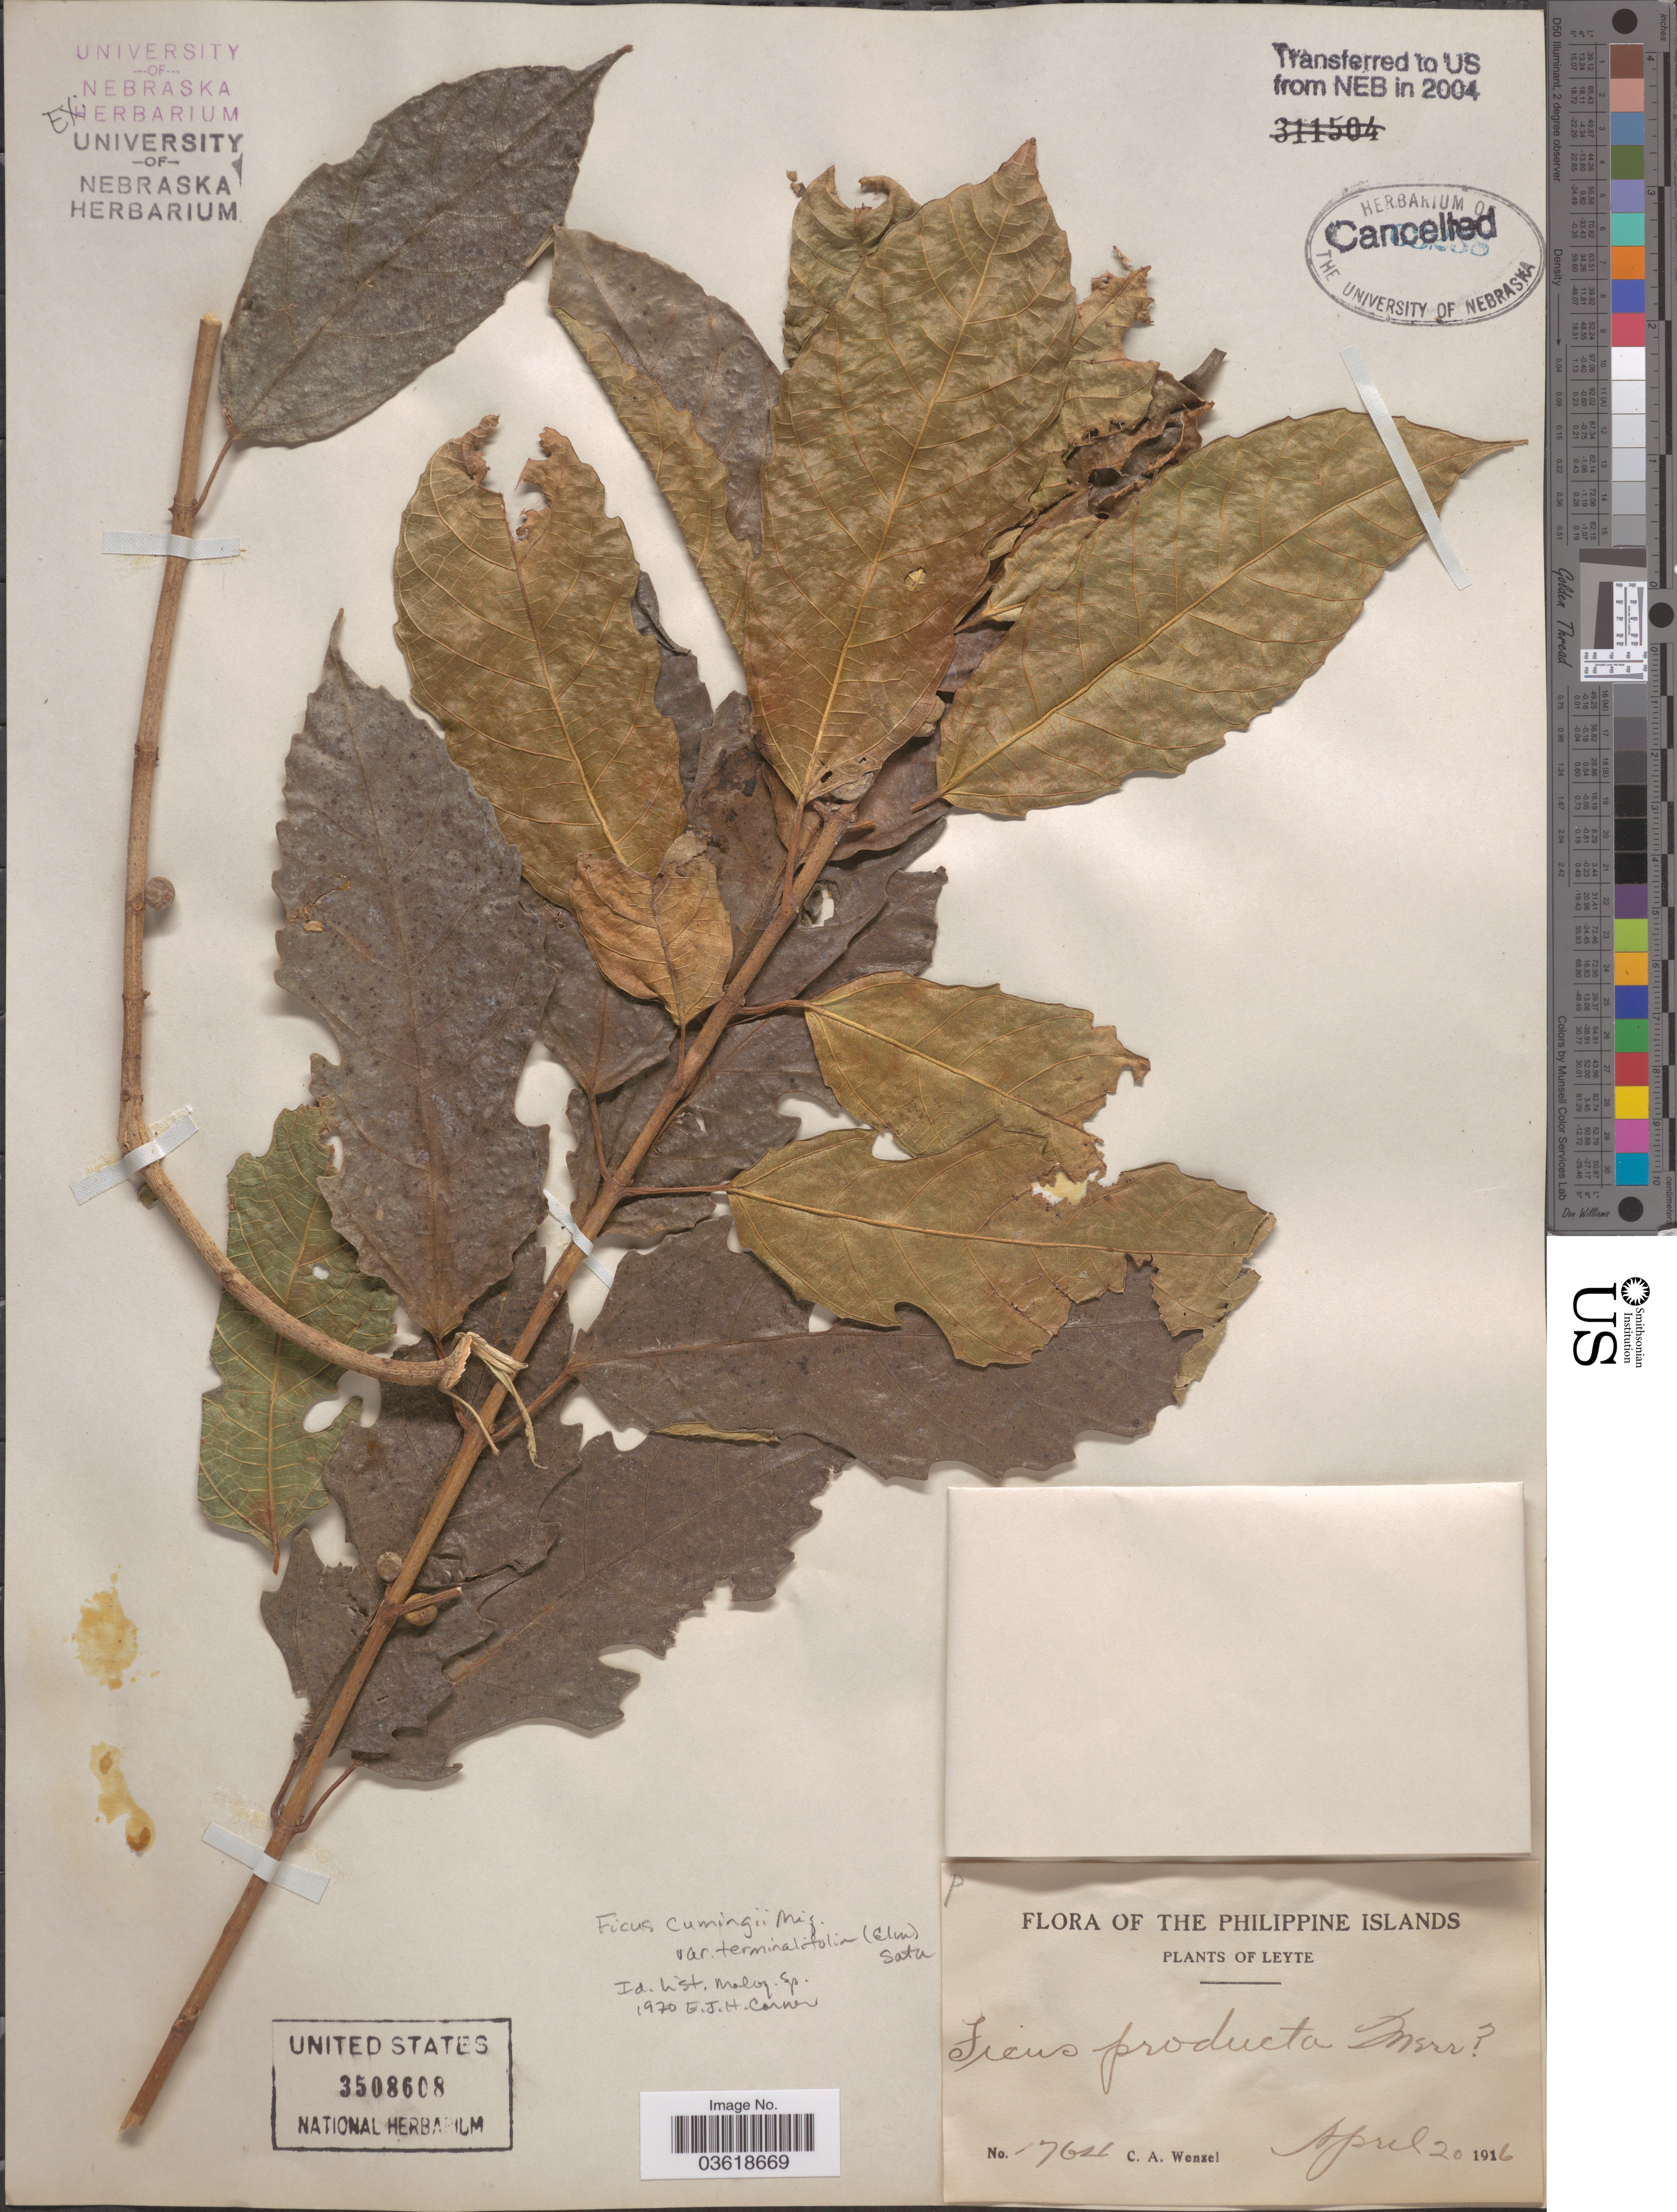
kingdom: Plantae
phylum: Tracheophyta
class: Magnoliopsida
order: Rosales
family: Moraceae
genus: Ficus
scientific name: Ficus cumingii var. terminalifolia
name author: (Elmer) Sata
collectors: C. Wenzel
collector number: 17621*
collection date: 1916-04-20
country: Philippines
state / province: Eastern Visayas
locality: Philippine Islands. Leyte.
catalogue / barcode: US 3508608